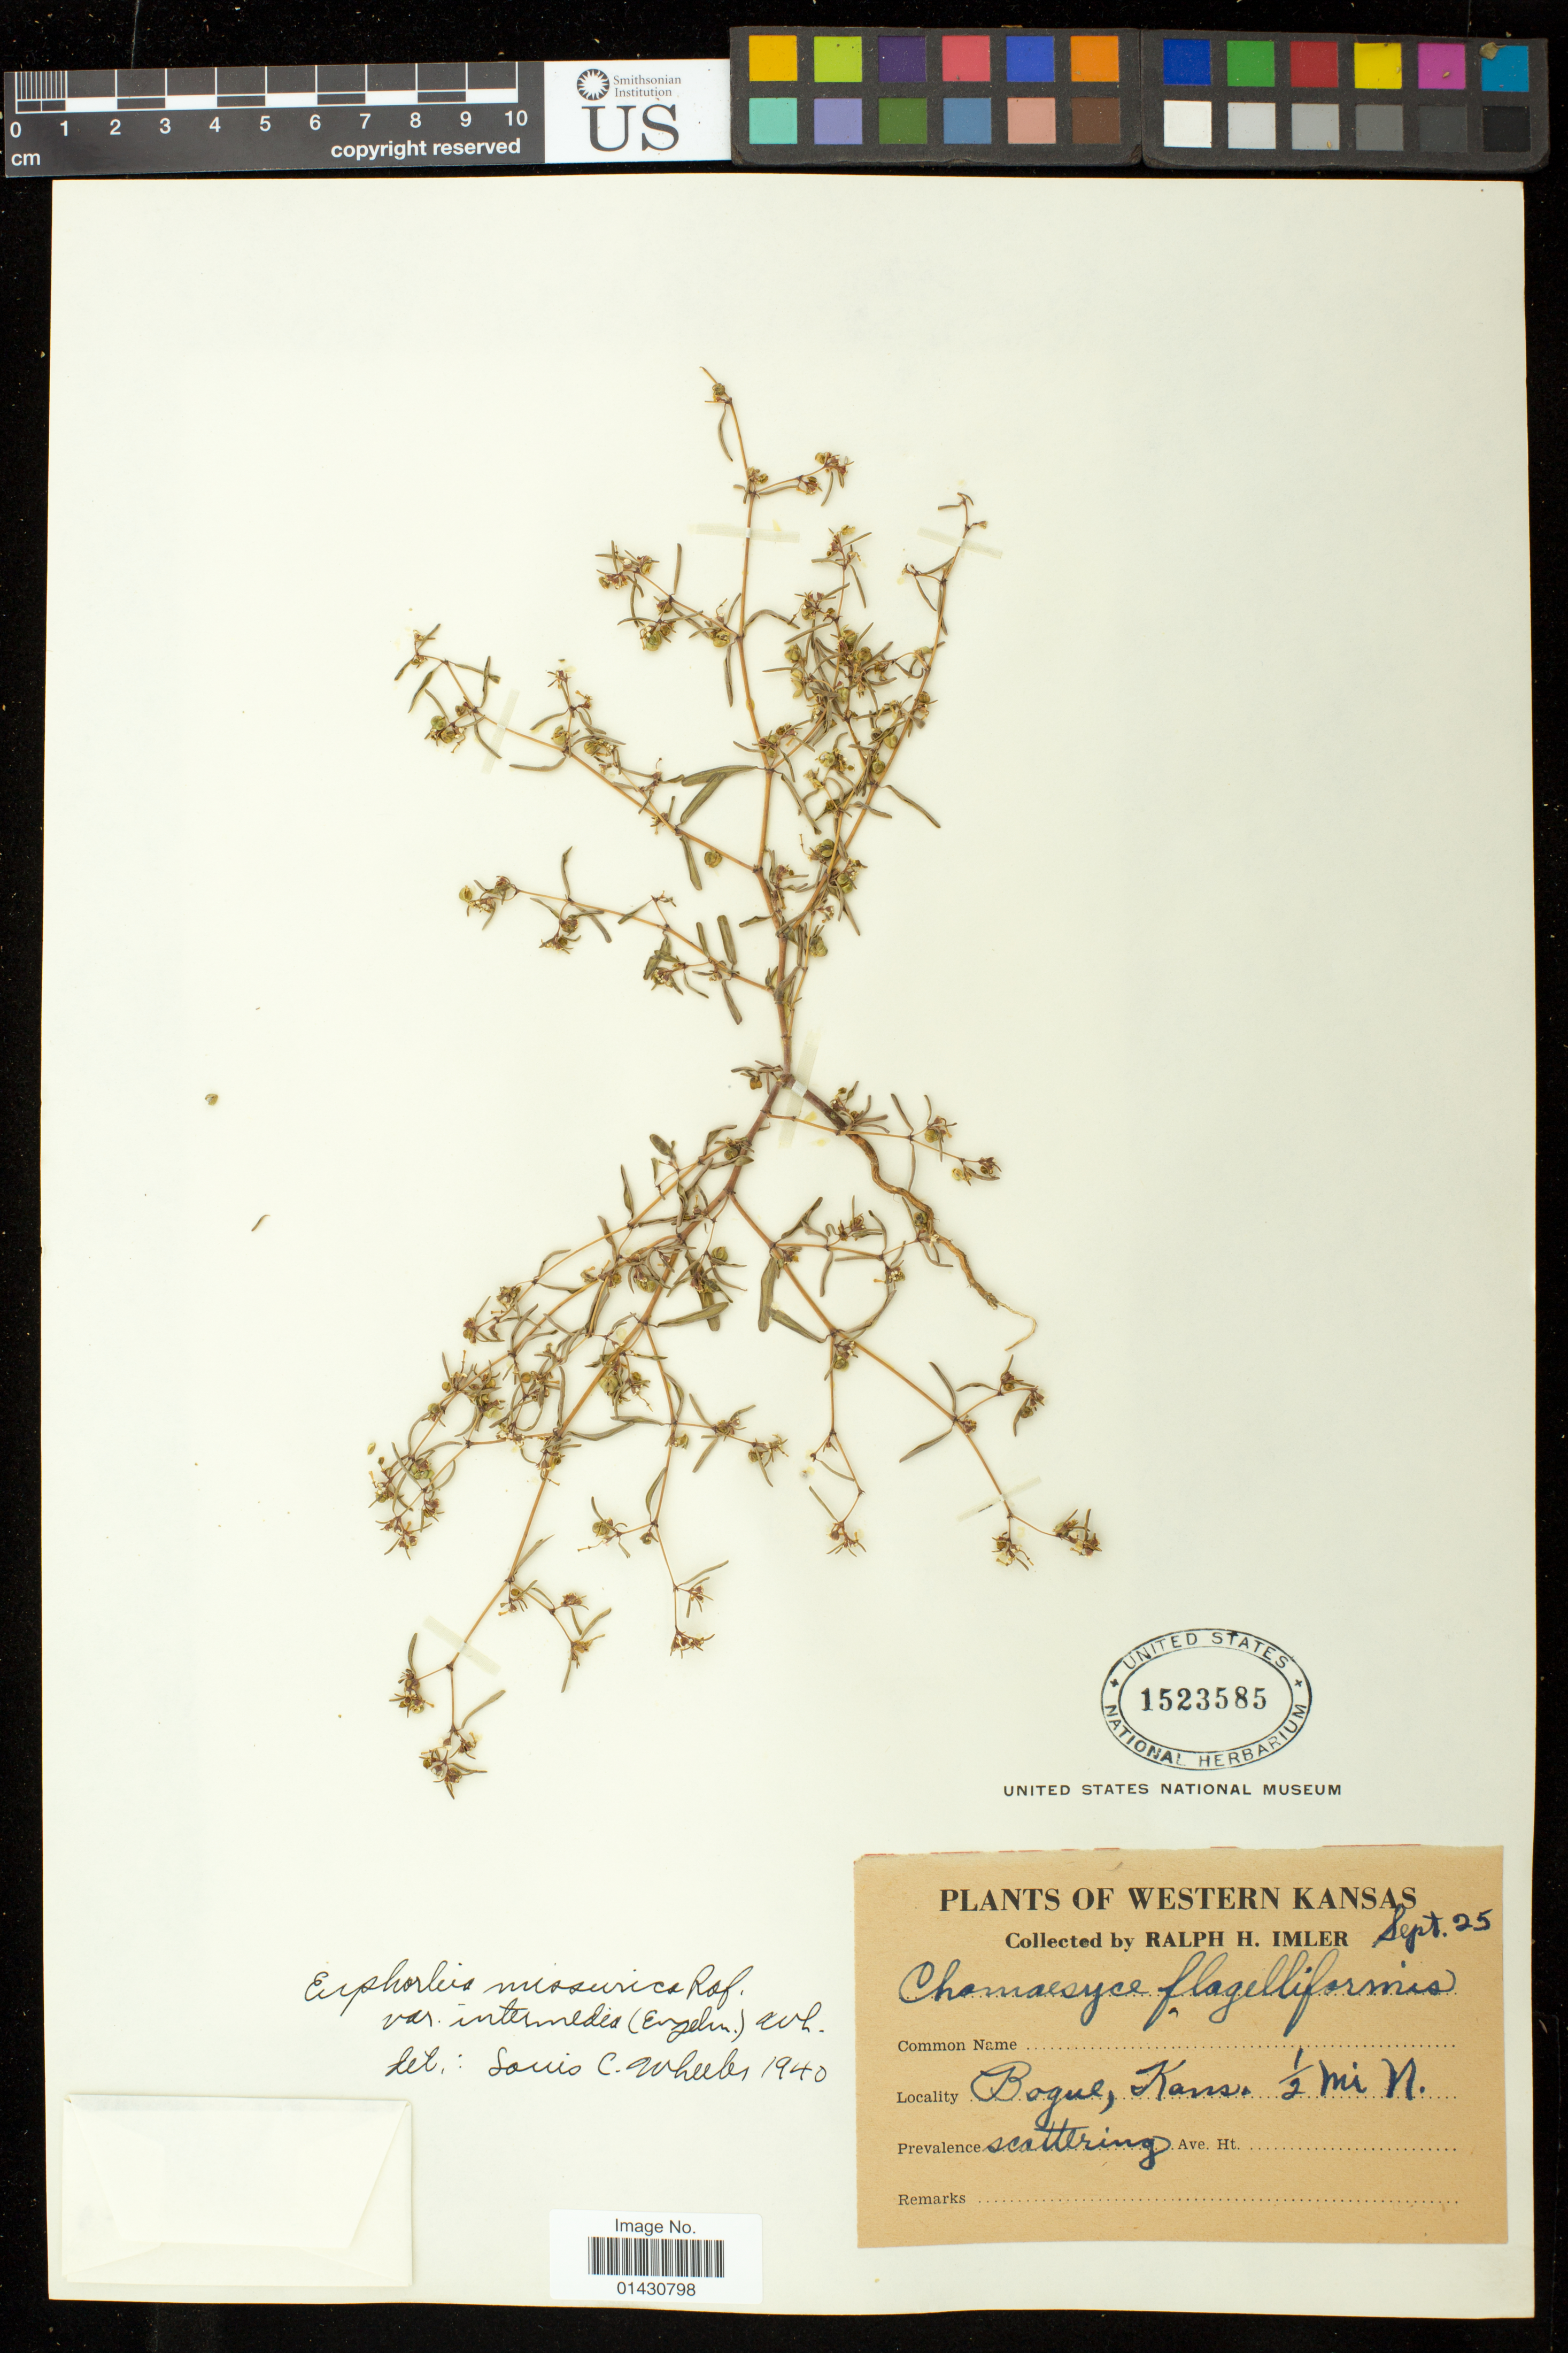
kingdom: Plantae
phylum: Tracheophyta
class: Magnoliopsida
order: Malpighiales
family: Euphorbiaceae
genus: Euphorbia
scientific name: Euphorbia missurica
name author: Raf.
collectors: R. Imler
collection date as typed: Sept. 25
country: United States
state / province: Kansas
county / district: Graham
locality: Bogue, 1/2 mile north.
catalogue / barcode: US 1523585